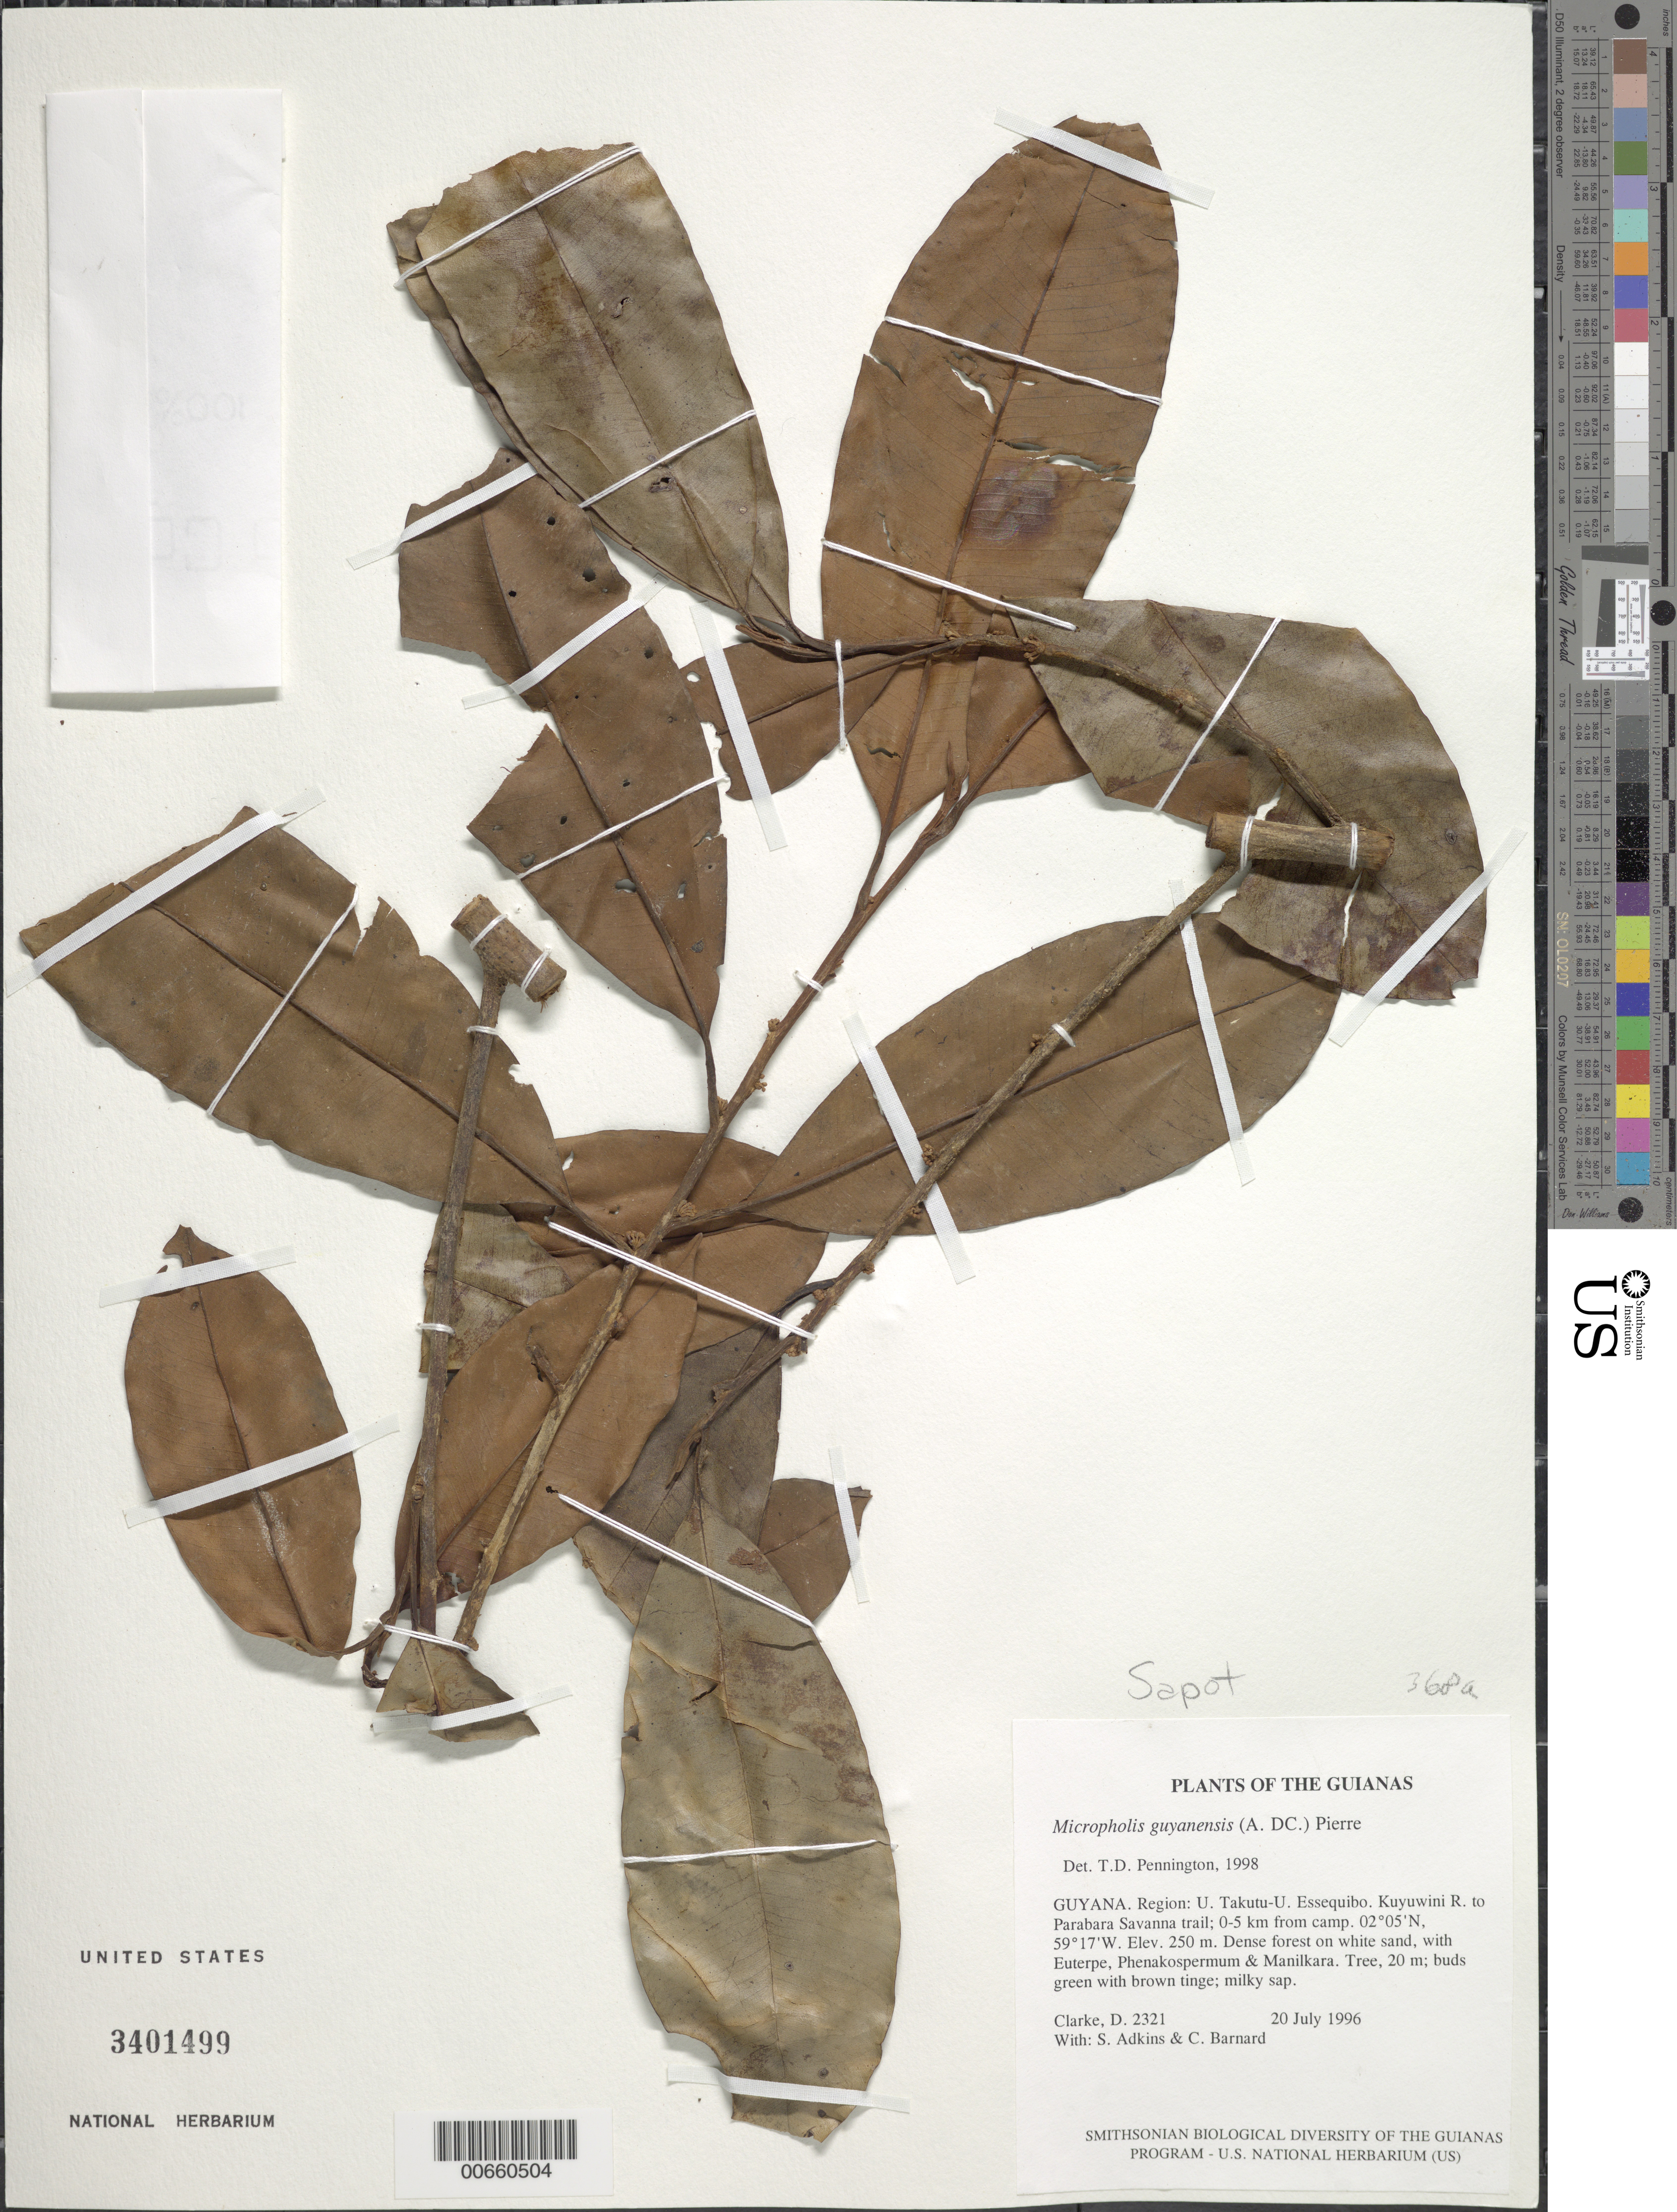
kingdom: Plantae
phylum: Tracheophyta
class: Magnoliopsida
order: Ericales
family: Sapotaceae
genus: Micropholis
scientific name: Micropholis guyanensis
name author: (A. DC.) Pierre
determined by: Pennington, T. D., (K)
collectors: H. D. Clarke, S. Adkins & C. Bernard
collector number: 2321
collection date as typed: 20 July 1996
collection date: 1996-07-20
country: Guyana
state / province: U. Takutu-U. Essequibo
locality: Kuyuwini R. to Parabara Savanna trail; 0-5 km from camp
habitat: Dense forest on white sand, with Euterpe, Phenakospermum & Manilkara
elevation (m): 250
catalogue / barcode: US 3401499